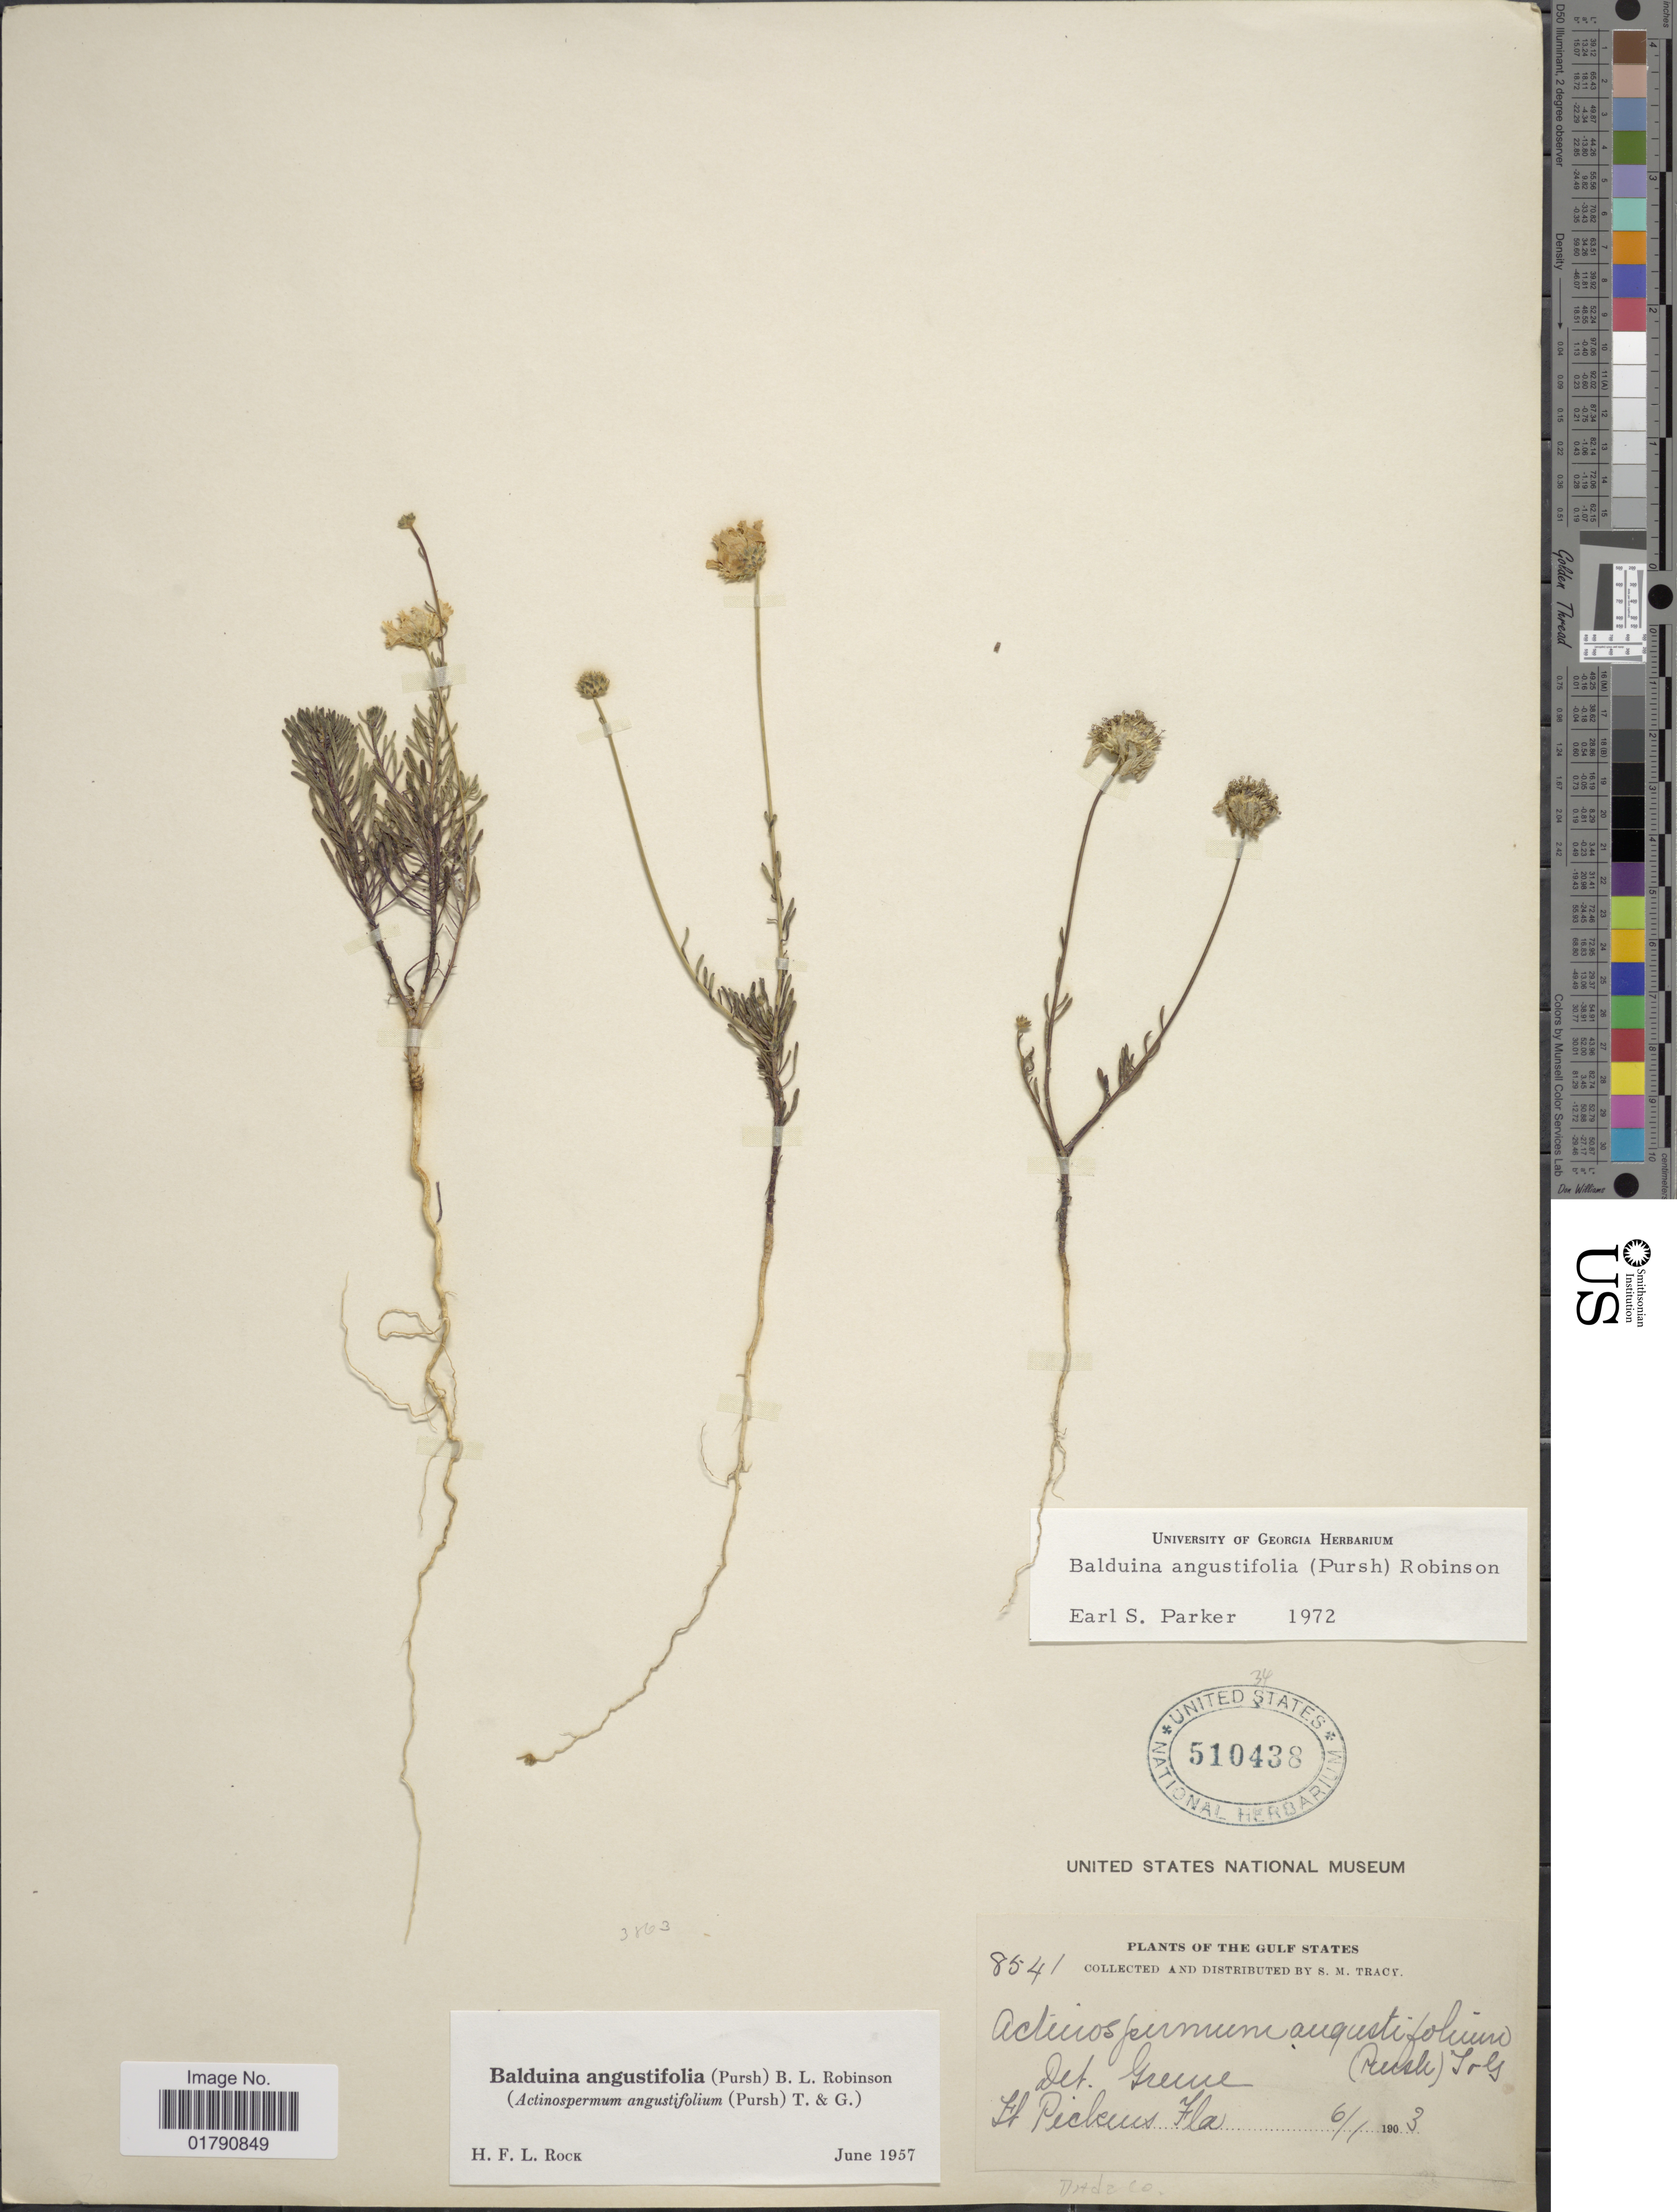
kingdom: Plantae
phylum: Tracheophyta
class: Magnoliopsida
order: Asterales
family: Asteraceae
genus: Balduina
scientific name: Balduina angustifolia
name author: (Pursh) B.L. Rob.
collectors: S. M. Tracy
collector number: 8541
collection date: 1903-06-01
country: United States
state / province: Florida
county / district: Escambia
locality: Fort Pickens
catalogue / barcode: US 510438